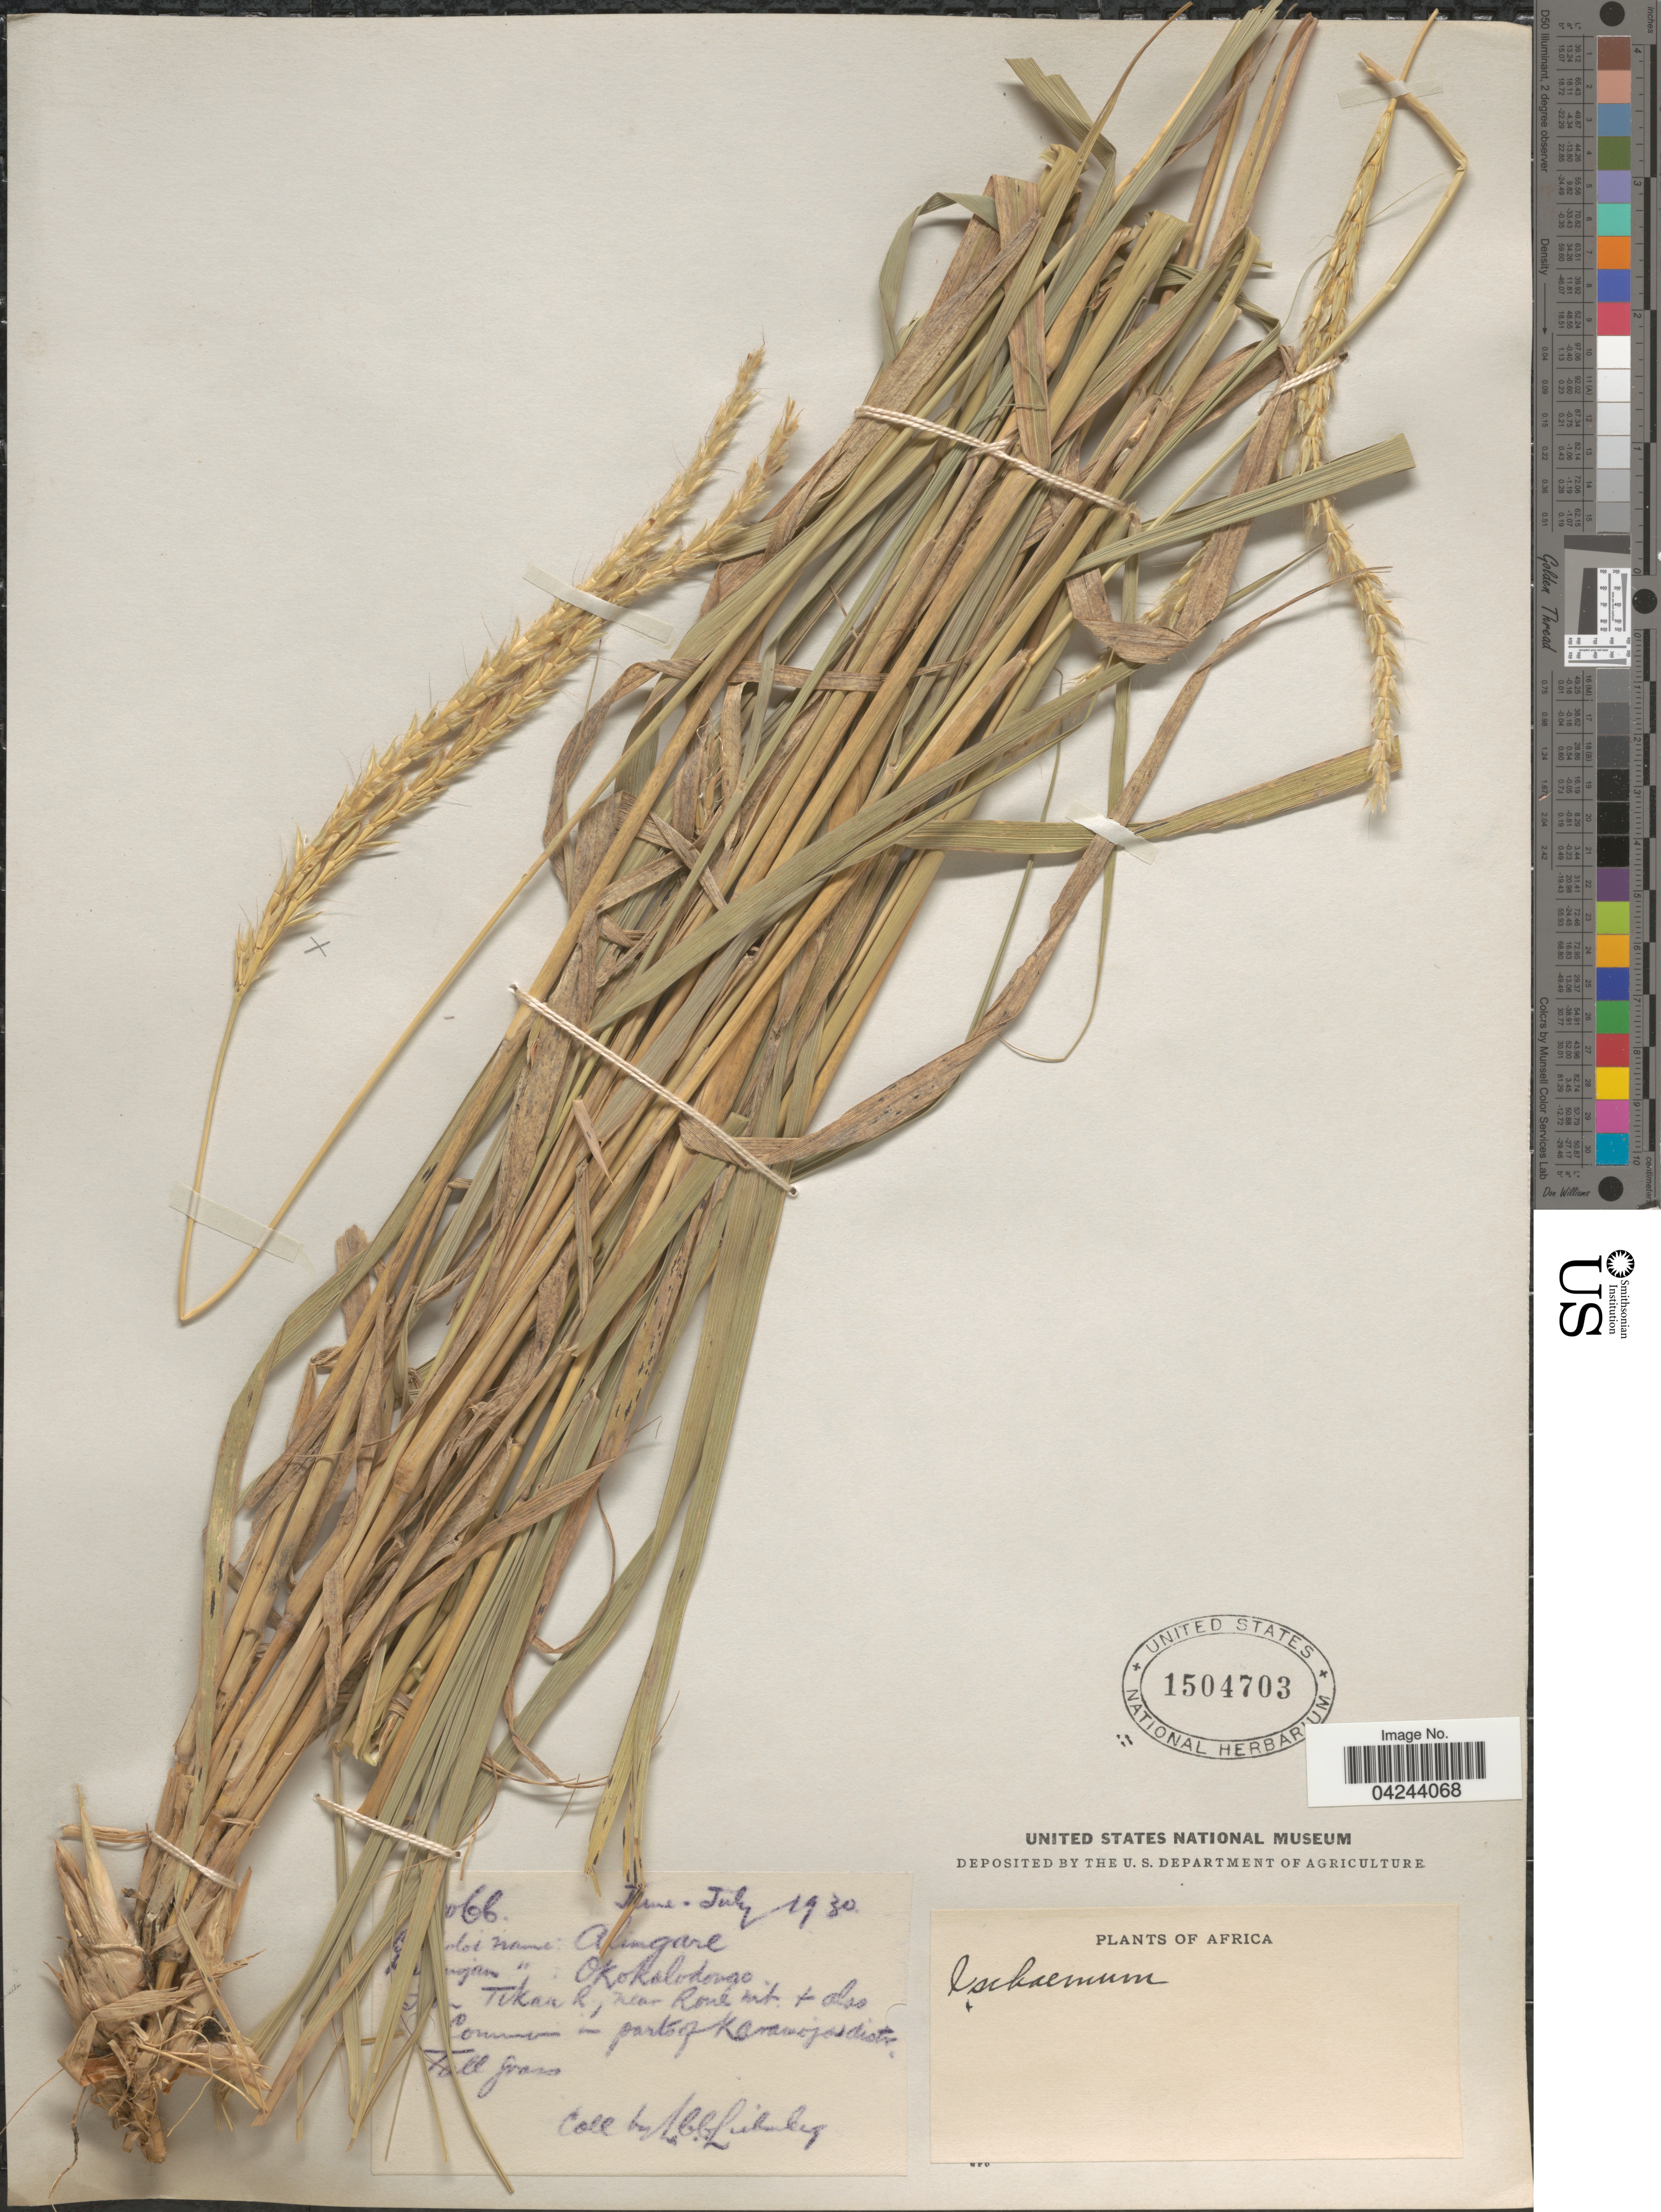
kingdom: Plantae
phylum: Tracheophyta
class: Liliopsida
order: Poales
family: Poaceae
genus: Ischaemum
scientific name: Ischaemum polystachyum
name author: J. Presl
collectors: L. Liebenberg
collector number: !66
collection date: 1930-06/1930-07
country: Uganda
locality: Okokalodongo[interpreted]. [illegible text] Tikan[interpreted] R., near Roue[interpreted] mt. + also common in parts of Karamoja district. Africa.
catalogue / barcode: US 1504703